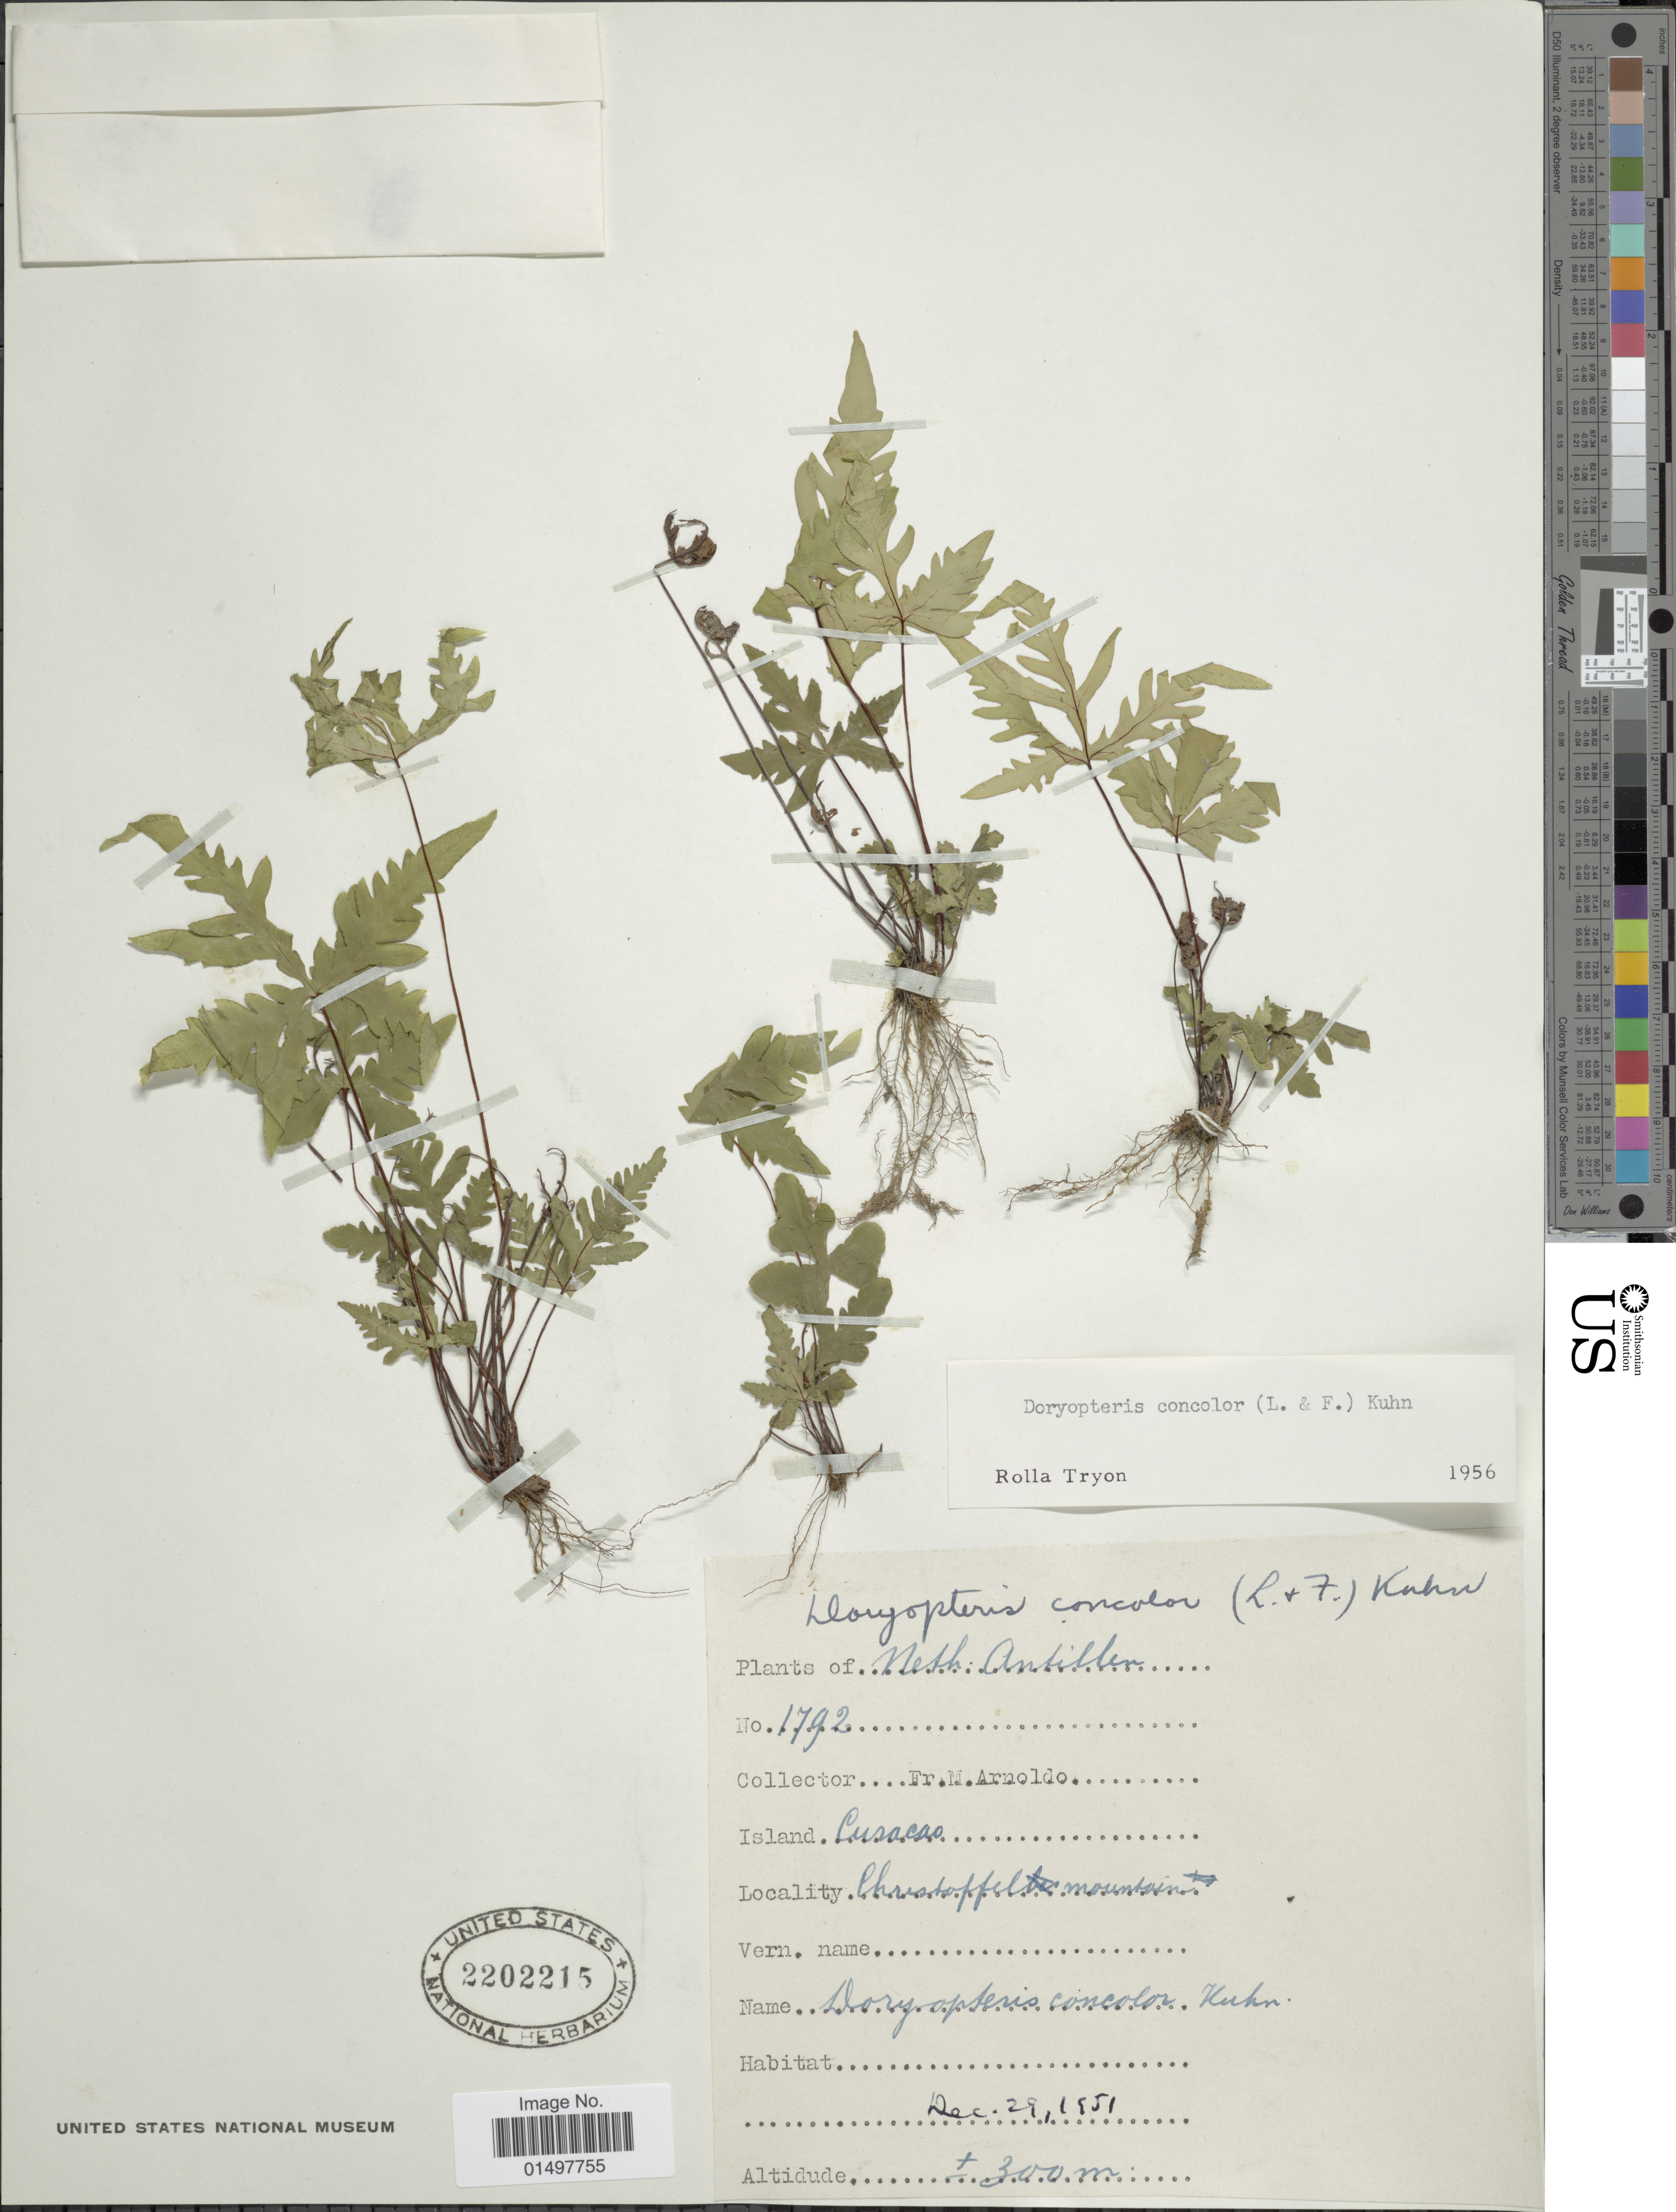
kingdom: Plantae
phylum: Tracheophyta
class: Polypodiopsida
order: Polypodiales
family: Pteridaceae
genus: Doryopteris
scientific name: Doryopteris concolor var. typica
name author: (Langsd. & Fisch.) Kuhn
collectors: N. Arnoldo-Broeders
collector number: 1792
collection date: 1951-12-29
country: Curaçao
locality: Island Curacao. Christoffel mountain.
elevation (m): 300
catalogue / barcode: US 2202215